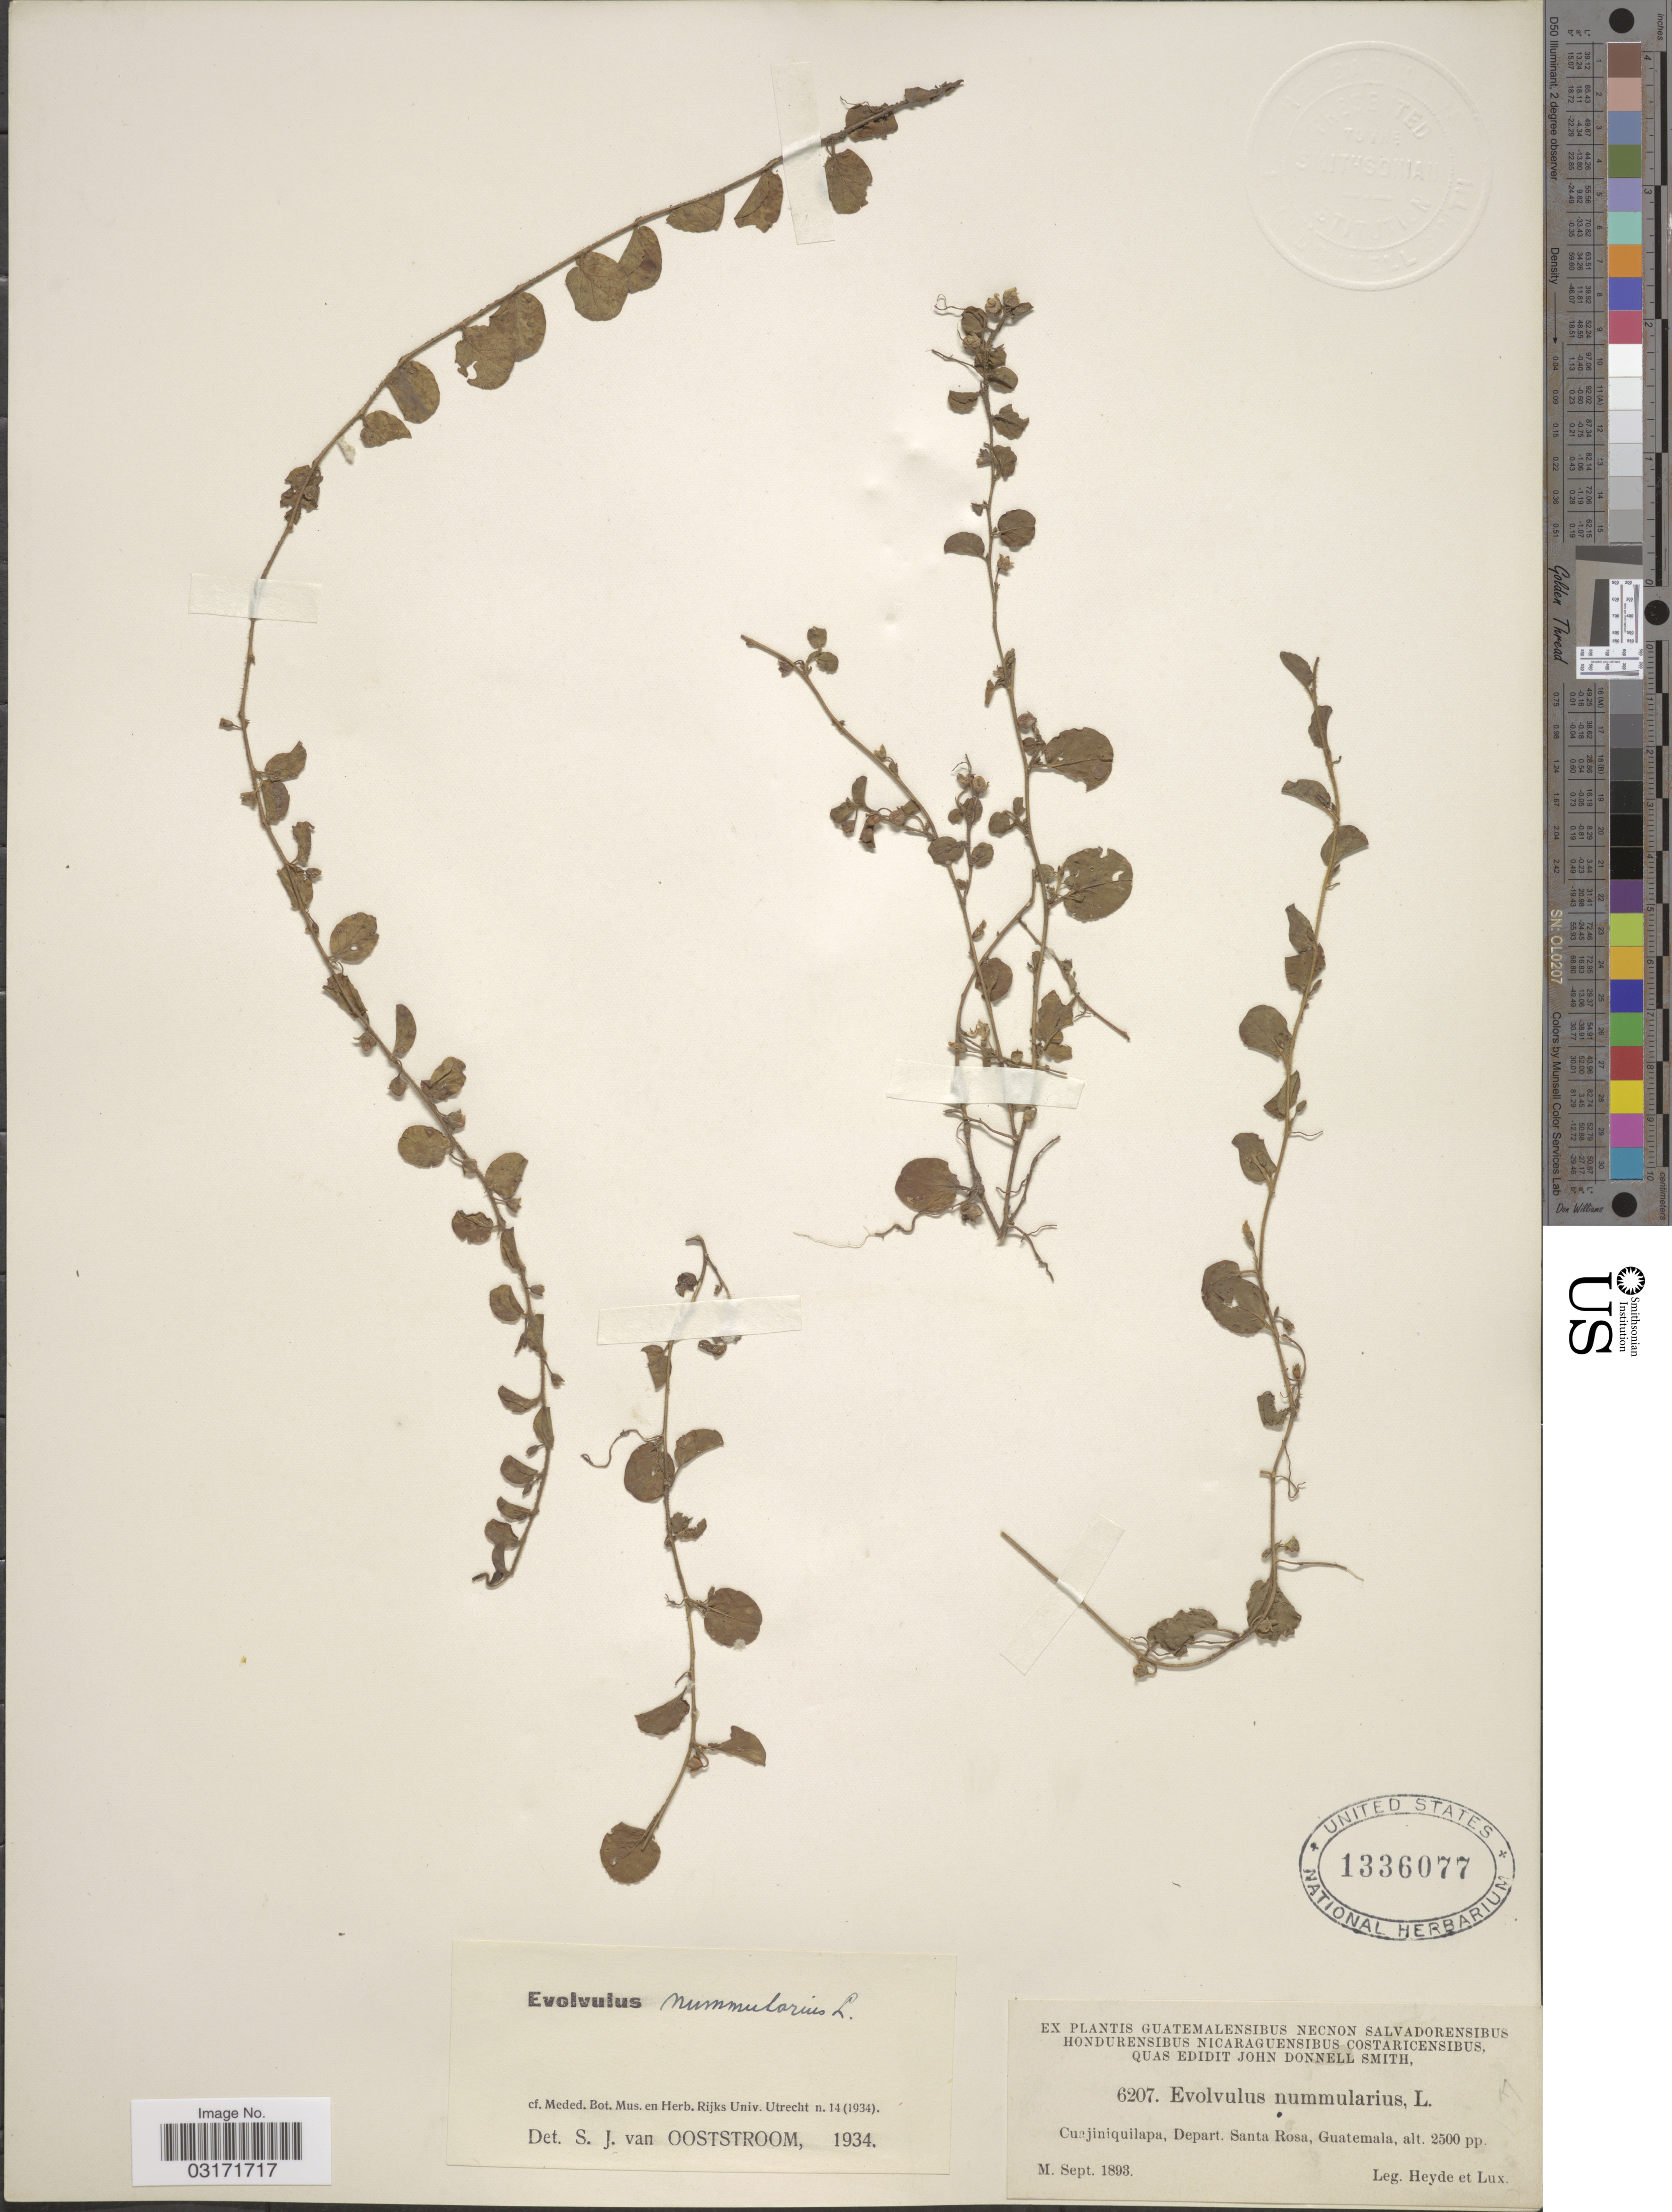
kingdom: Plantae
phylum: Tracheophyta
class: Magnoliopsida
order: Solanales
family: Convolvulaceae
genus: Evolvulus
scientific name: Evolvulus nummularius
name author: (L.) L.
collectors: Heyde & Lux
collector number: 6207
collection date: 1893-09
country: Guatemala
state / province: Santa Rosa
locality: Cuajiniquilapa, Depart. Santa Rosa.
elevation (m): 762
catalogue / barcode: US 1336077